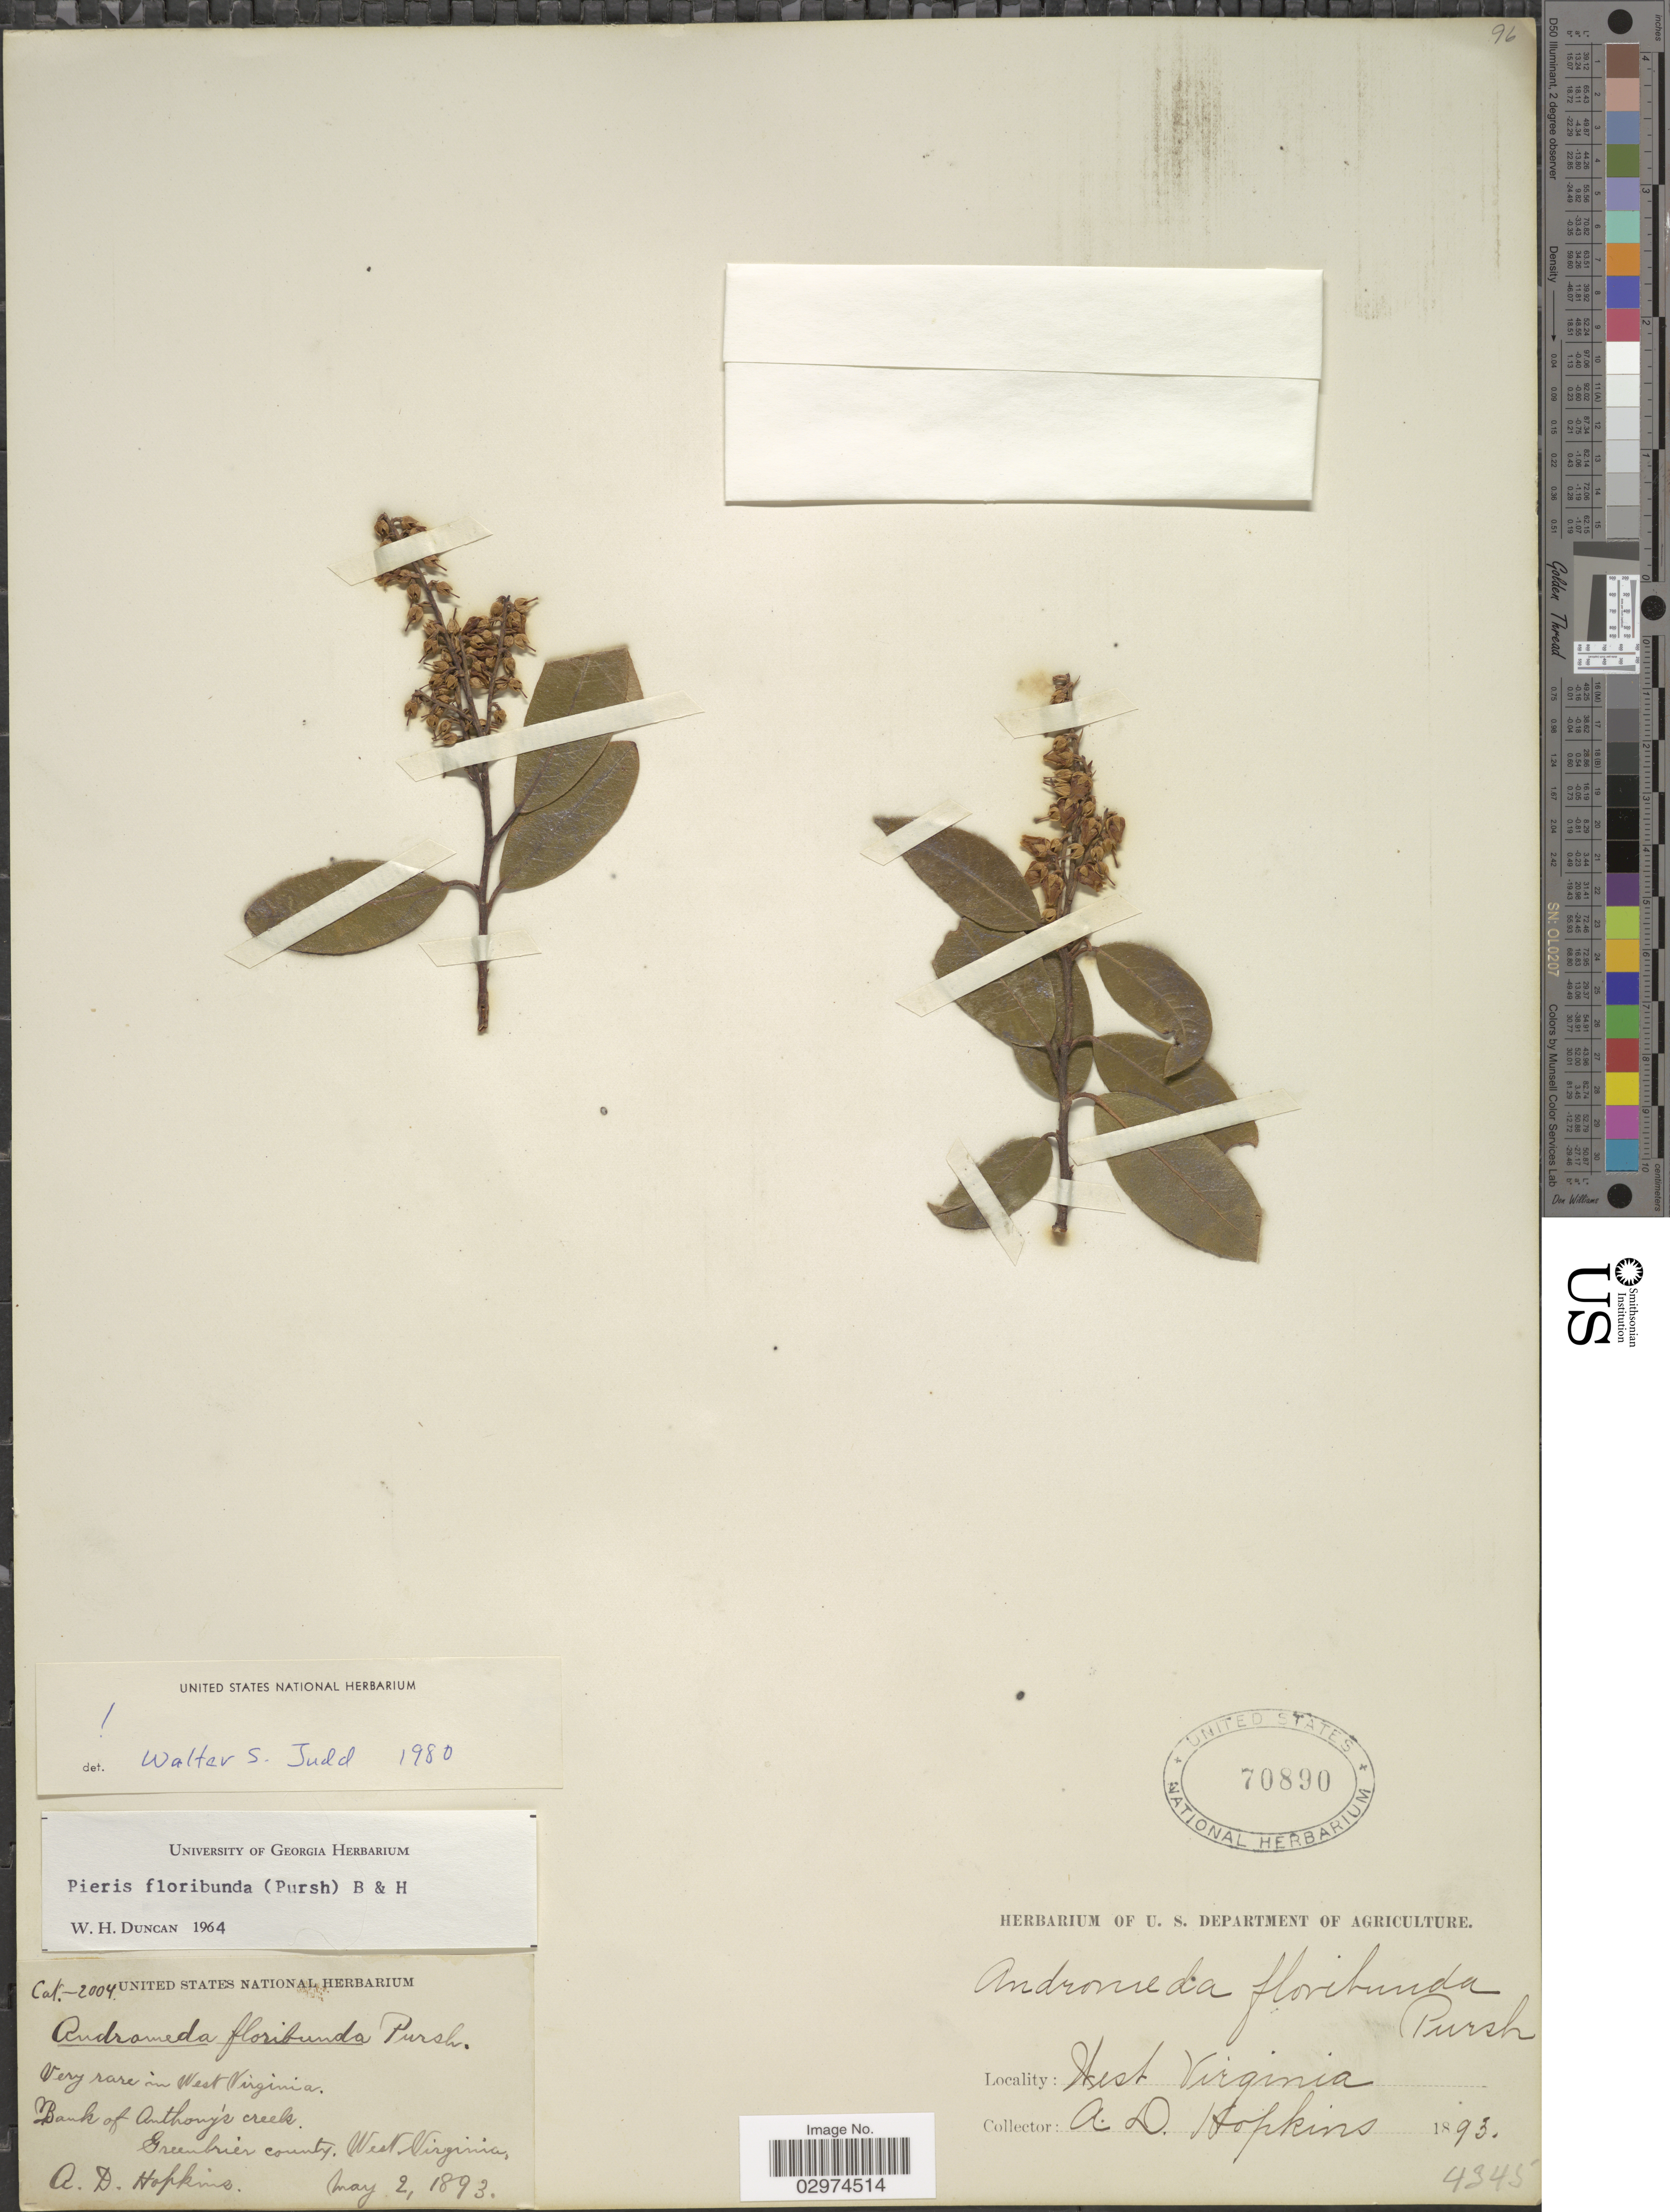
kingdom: Plantae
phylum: Tracheophyta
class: Magnoliopsida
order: Ericales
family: Ericaceae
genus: Pieris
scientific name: Pieris floribunda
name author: (Pursh) Benth. & Hook. f.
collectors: A. Hopkins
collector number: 4345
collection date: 1892-05-02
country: United States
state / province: West Virginia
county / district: Greenbrier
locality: Bank of Anthony's Creek, Greenbrier county.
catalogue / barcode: US 70890